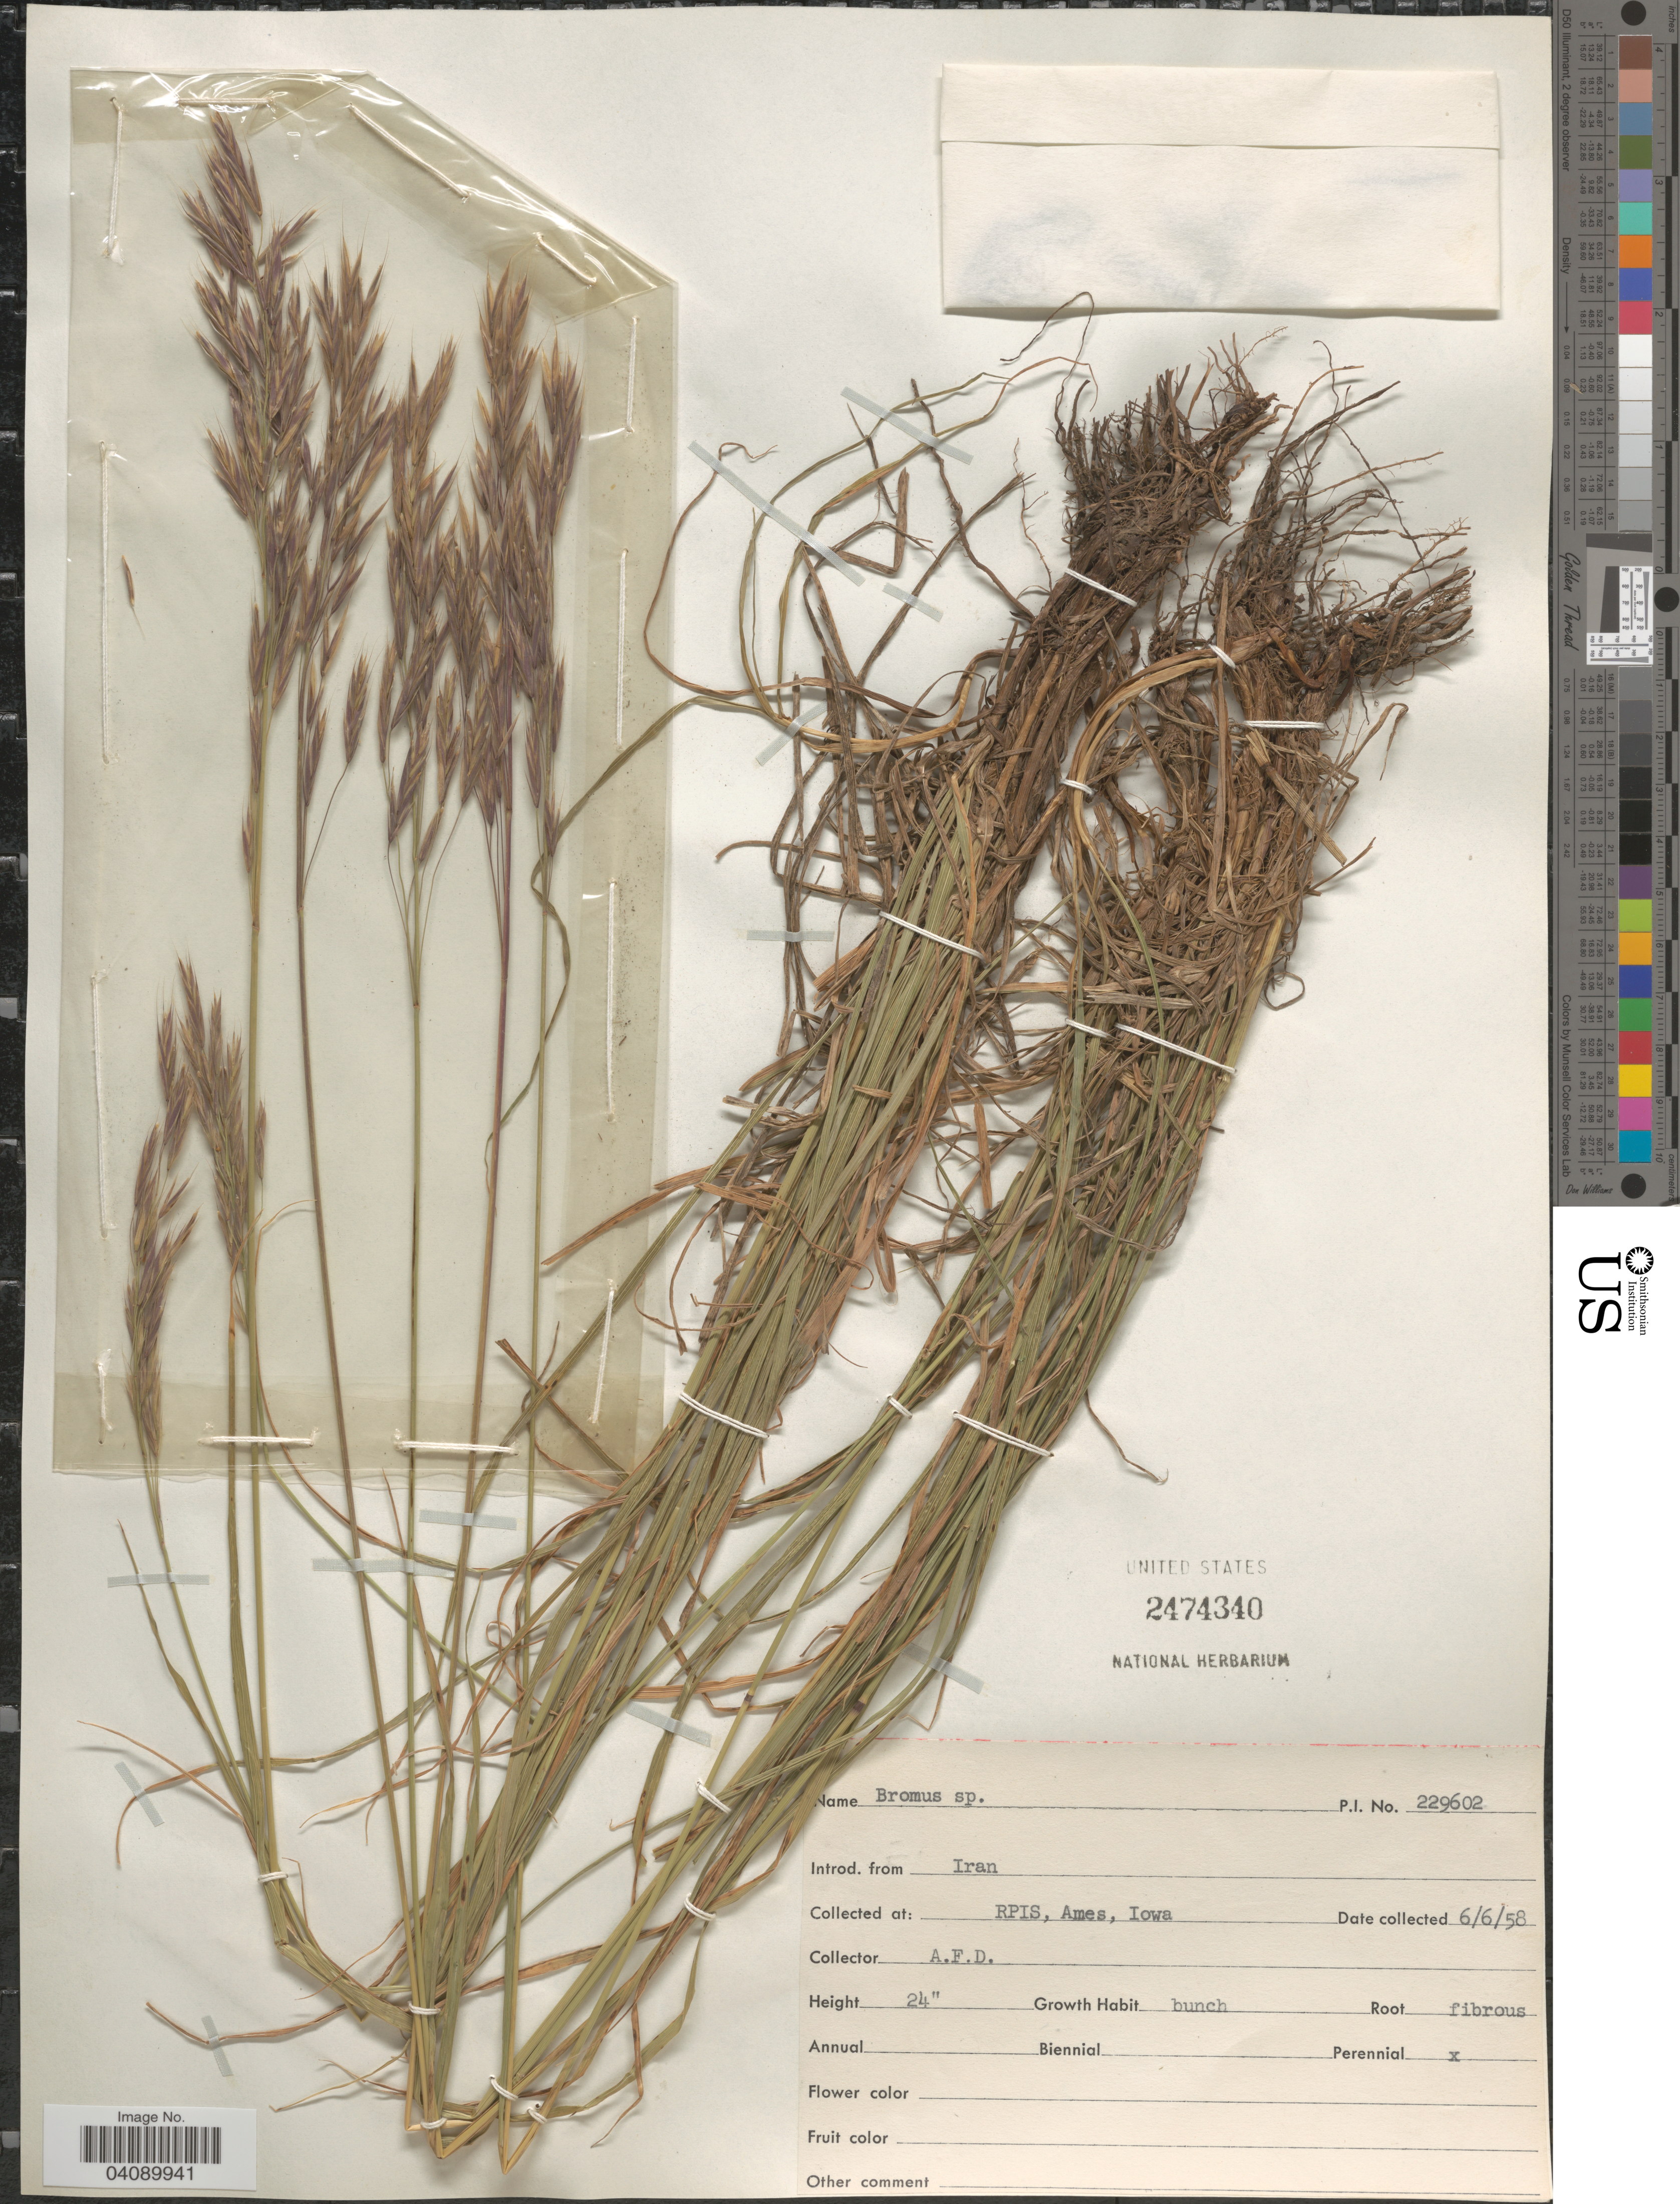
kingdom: Plantae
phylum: Tracheophyta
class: Liliopsida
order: Poales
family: Poaceae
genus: Bromus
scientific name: Bromus sp.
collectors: A. D.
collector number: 229602?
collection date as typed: Transcribed d/m/y: 6/6/58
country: United States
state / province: Iowa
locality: RPIS, Ames.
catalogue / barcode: US 2474340